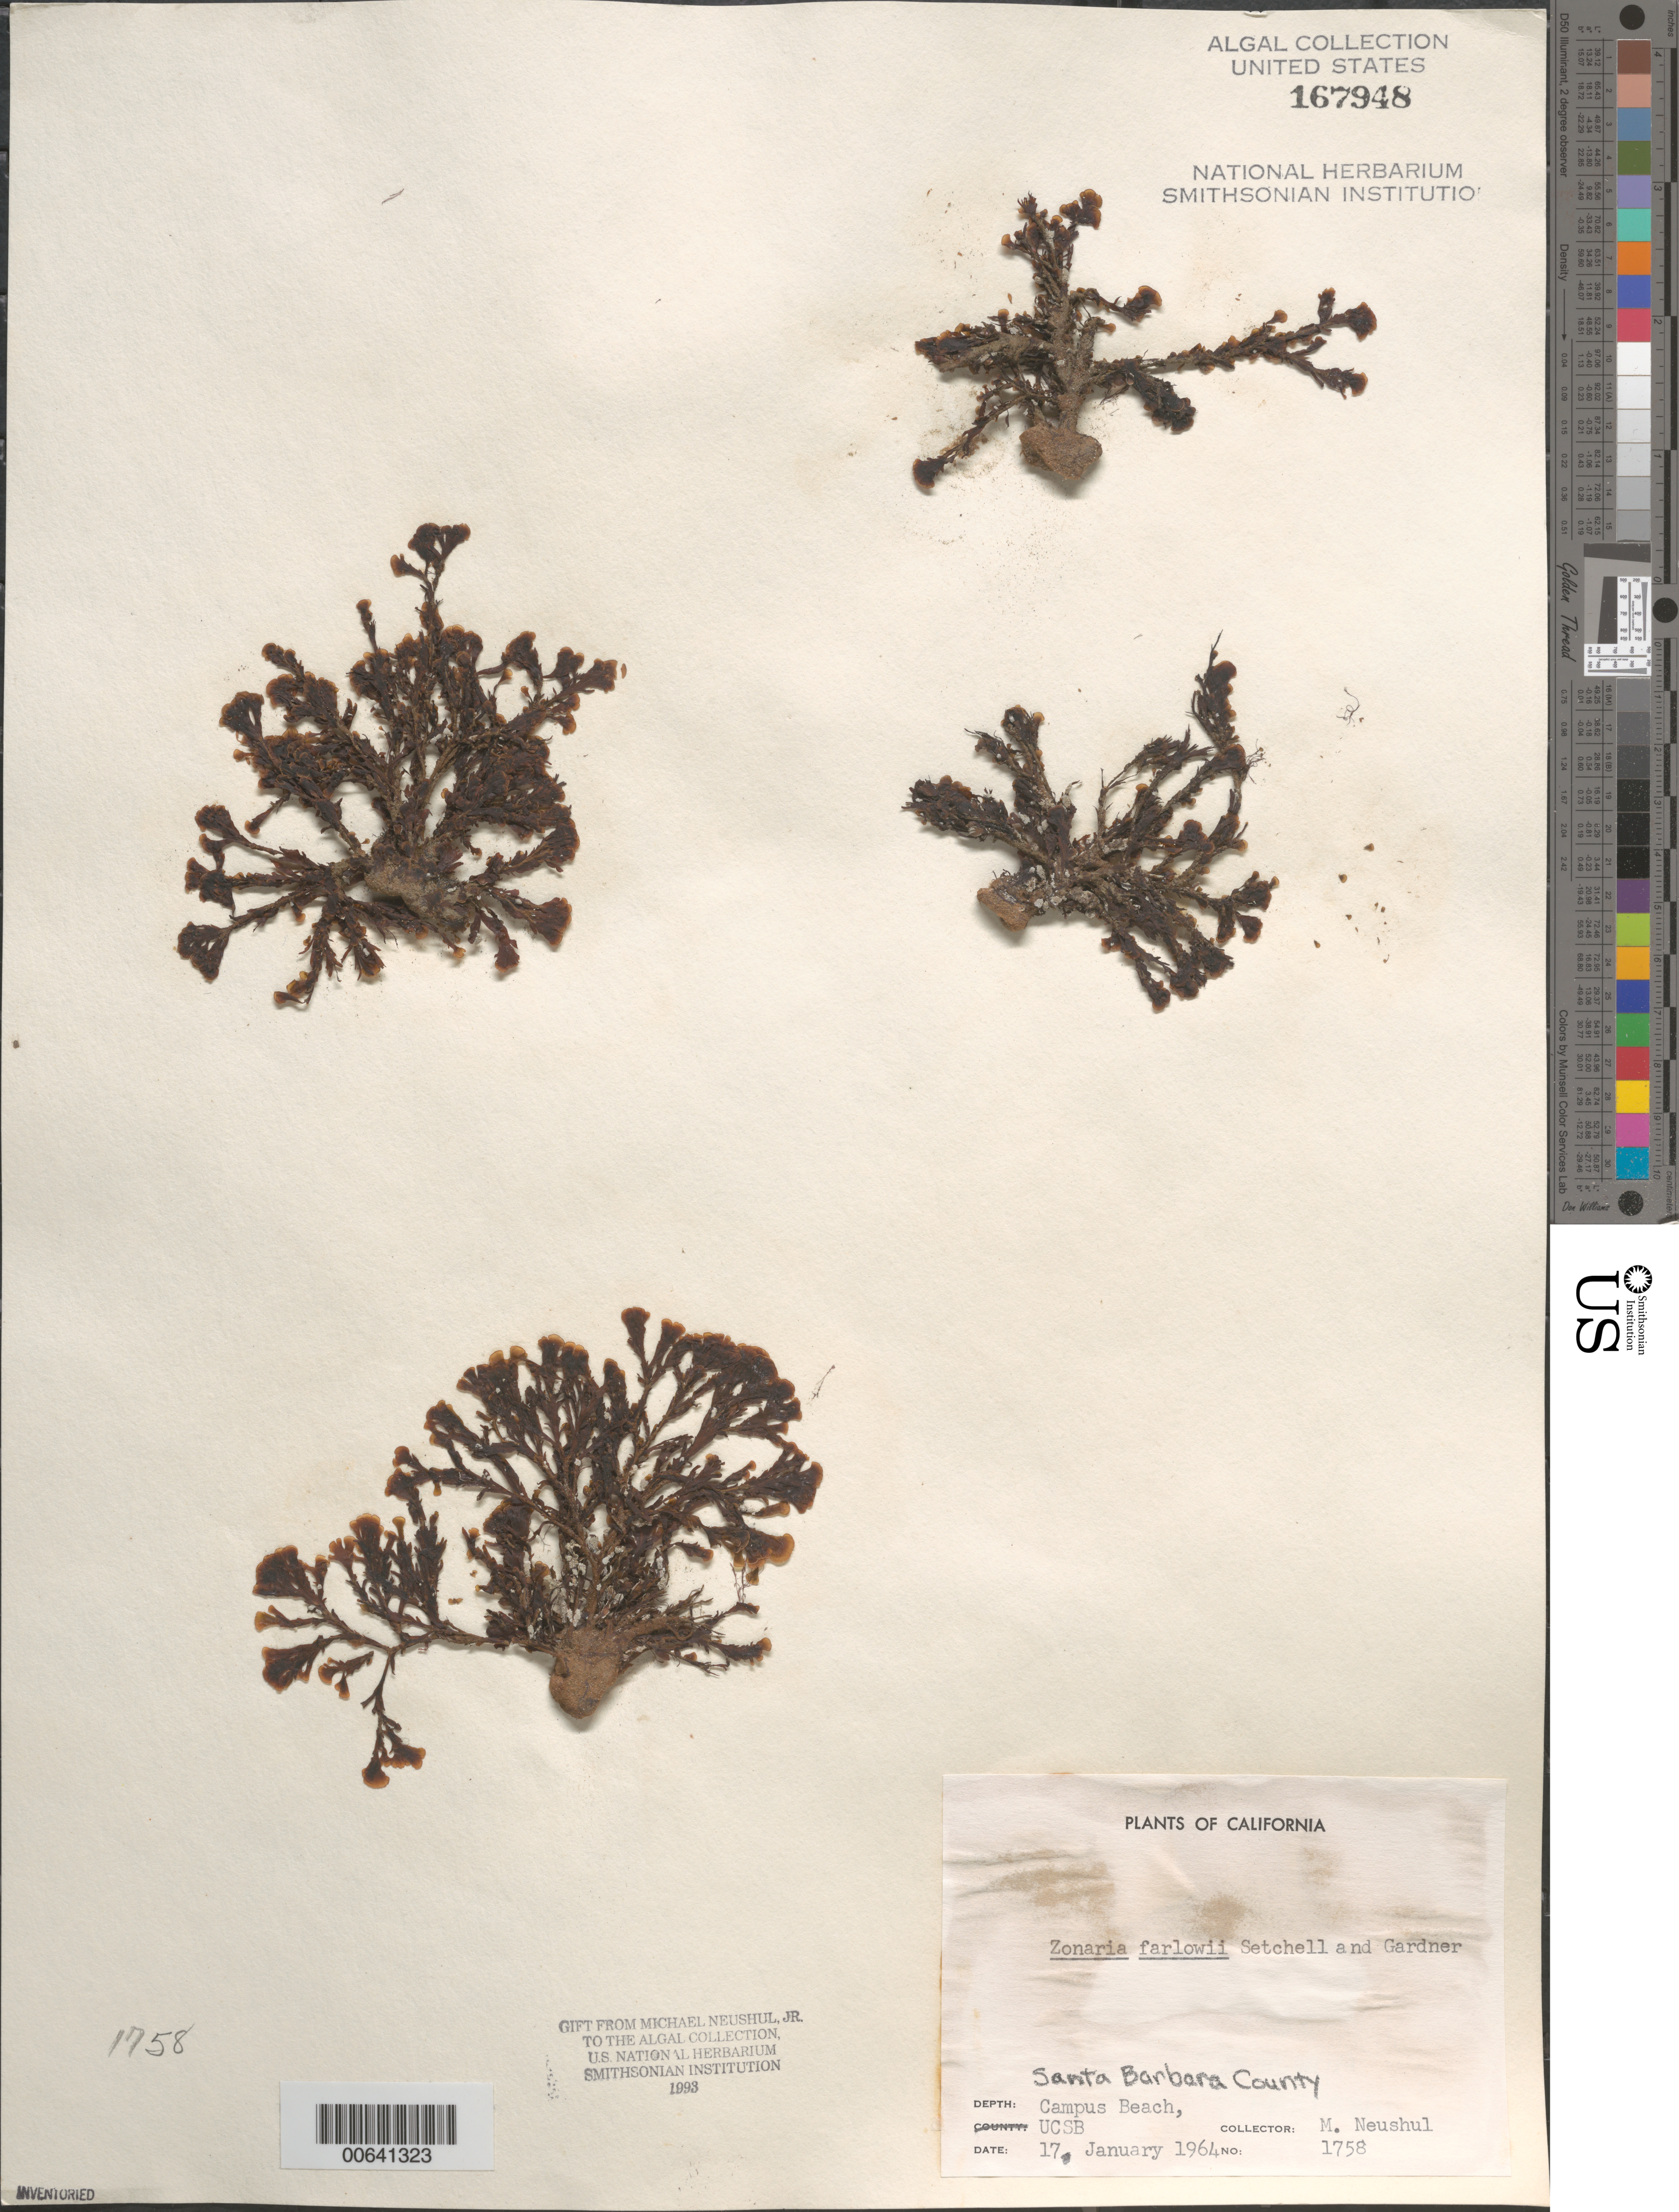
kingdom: Chromista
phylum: Ochrophyta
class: Phaeophyceae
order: Dictyotales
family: Dictyotaceae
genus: Zonaria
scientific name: Zonaria farlowii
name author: Setch. & N.L. Gardner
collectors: M. Neushul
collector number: Neushul 1758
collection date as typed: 17 Jan 1964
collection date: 1964-01-17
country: United States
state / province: California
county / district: Santa Barbara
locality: Campus Beach, University of California Santa Barbara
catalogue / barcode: US 167948